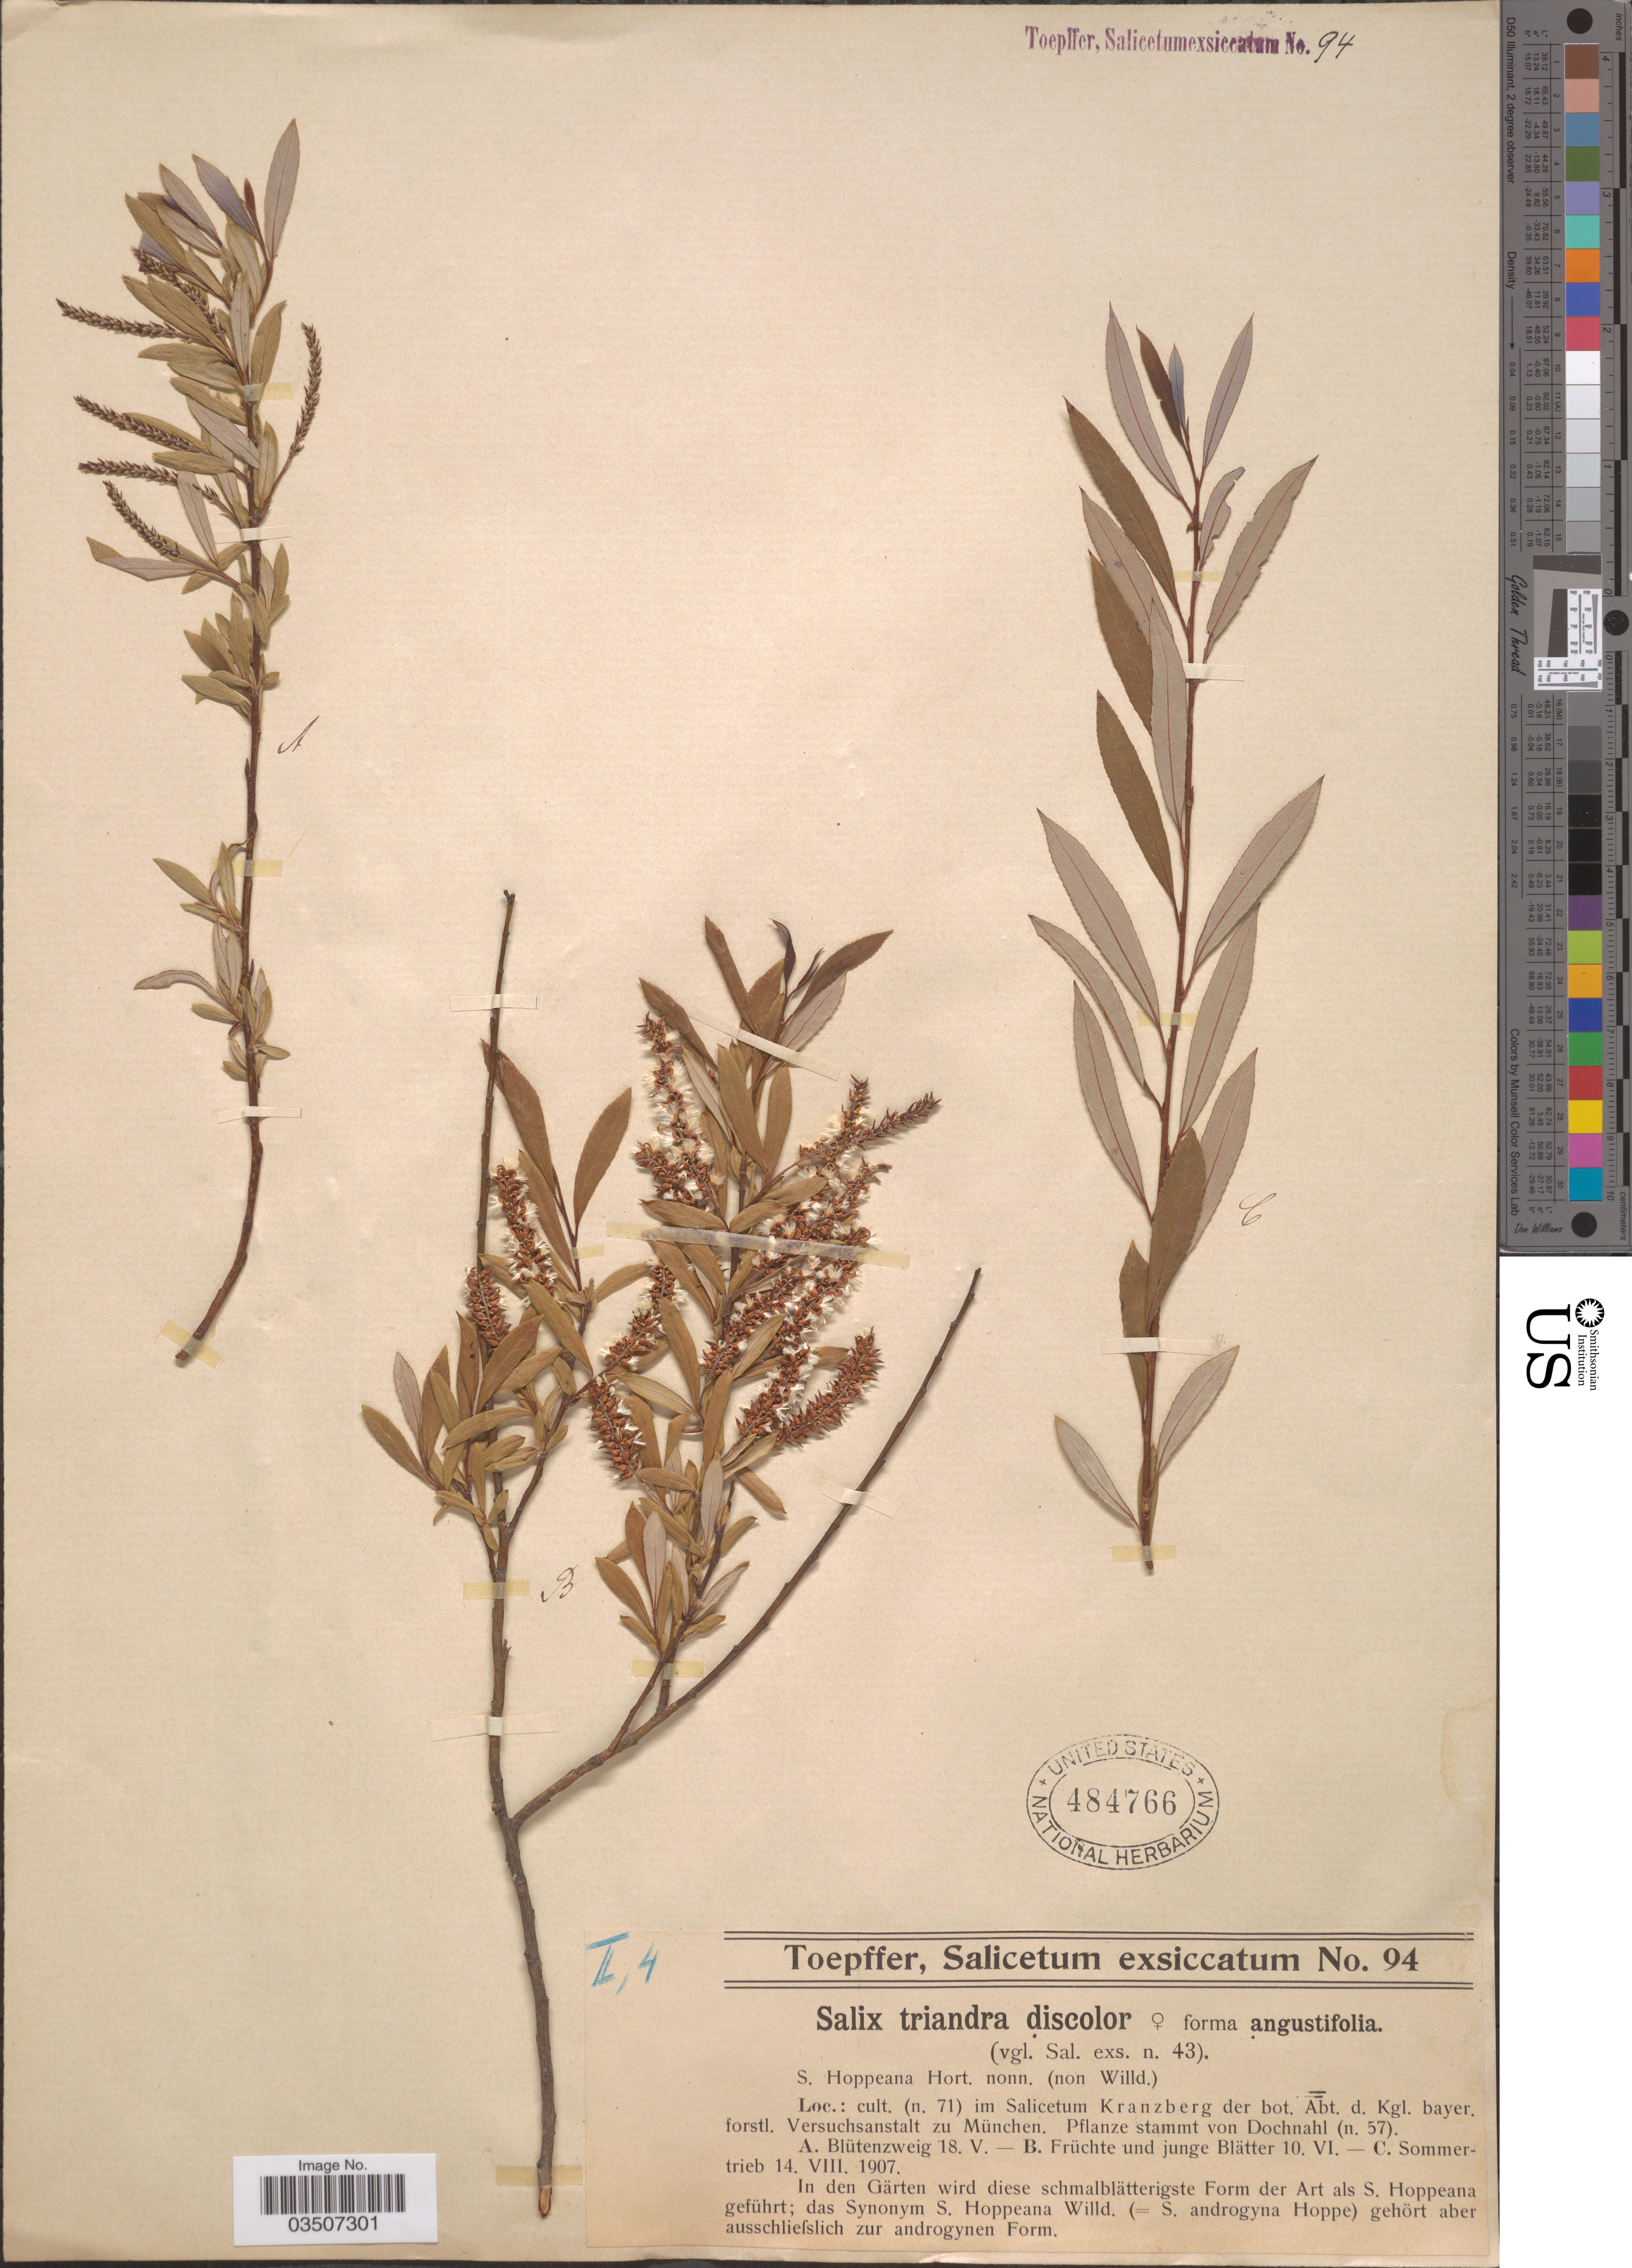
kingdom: Plantae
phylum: Tracheophyta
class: Magnoliopsida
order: Malpighiales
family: Salicaceae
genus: Salix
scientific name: Salix triandra var. discolor f. angustifolia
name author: Wimm.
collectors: A. Toepffer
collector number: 94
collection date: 1907-05-18/1907-08-14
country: Germany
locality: Im Salicetum Kranzberg der bot. Abt. der Kgl. bayer. forstl. Versuchsanstalt zu München. Pflanze stammt von Dochnahl (n. 57).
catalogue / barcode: US 484766